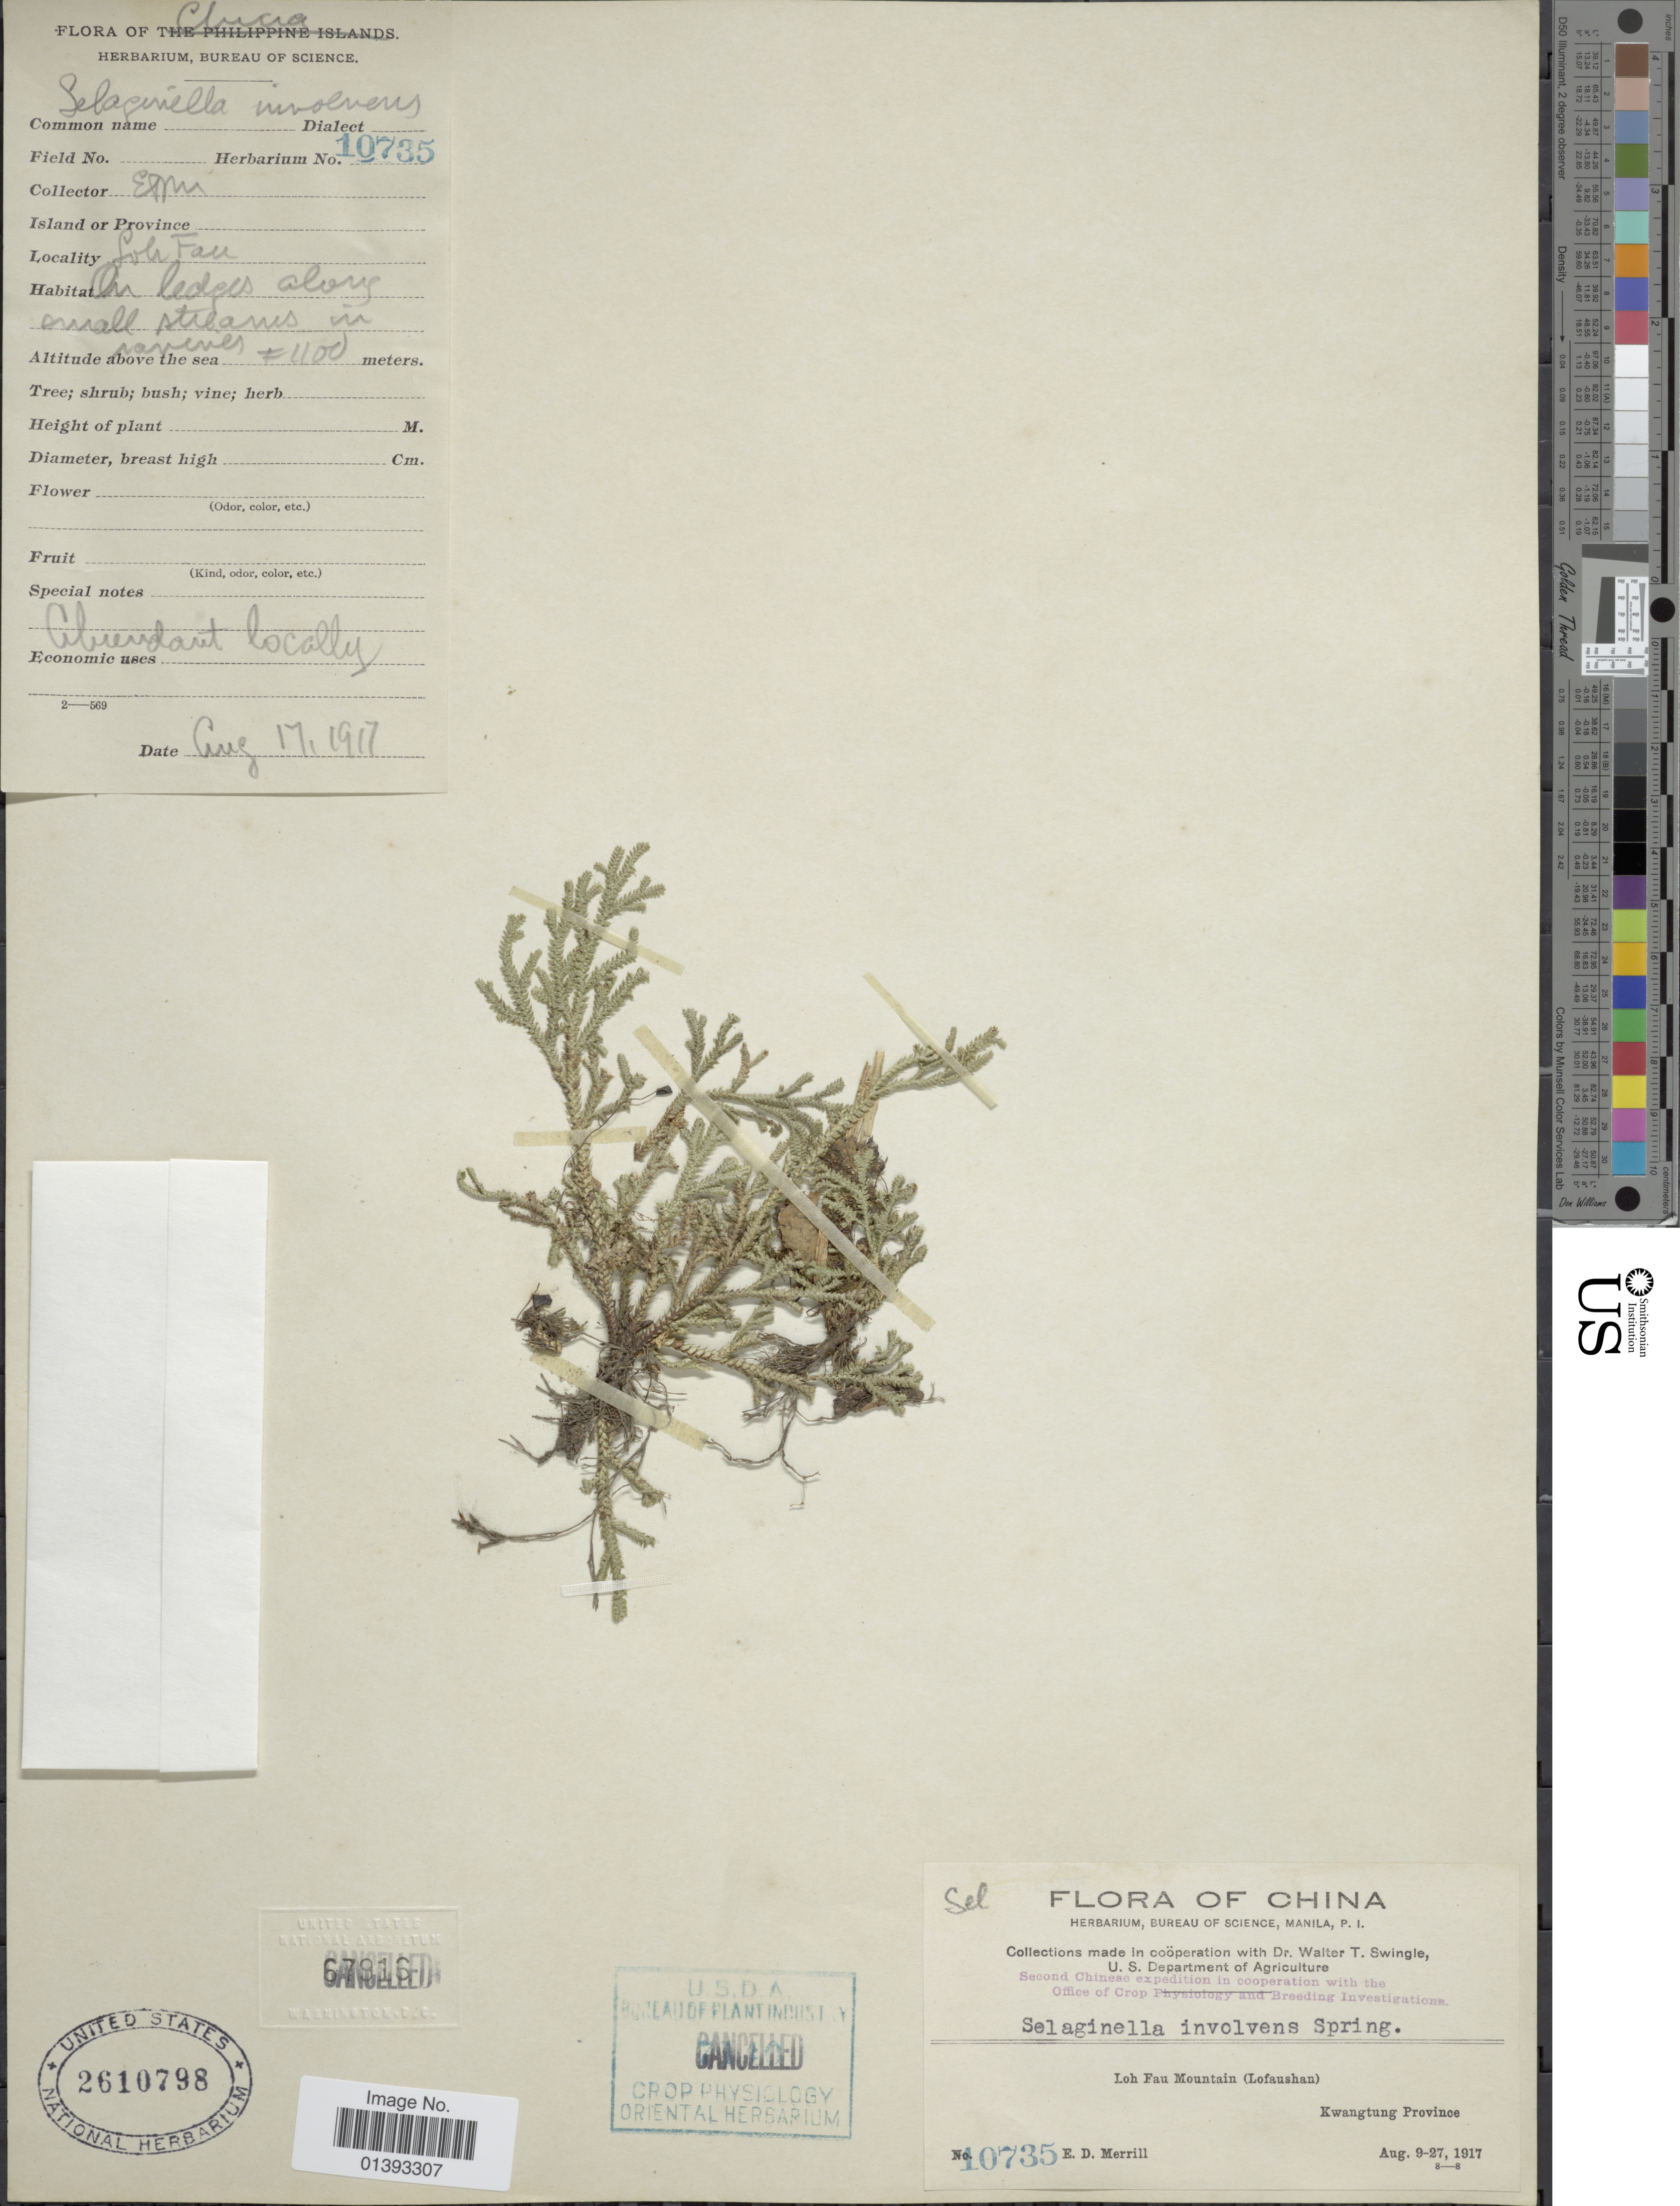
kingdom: Plantae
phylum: Tracheophyta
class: Lycopodiopsida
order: Selaginellales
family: Selaginellaceae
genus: Selaginella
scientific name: Selaginella tamariscina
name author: (P. Beauv.) Spring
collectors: E. D. Merrill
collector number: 10735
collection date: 1917-08-09/1917-08-27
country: China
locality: Loh Fau Mountain(Lofaushan), Kwangtung Province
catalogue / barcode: US 2610798